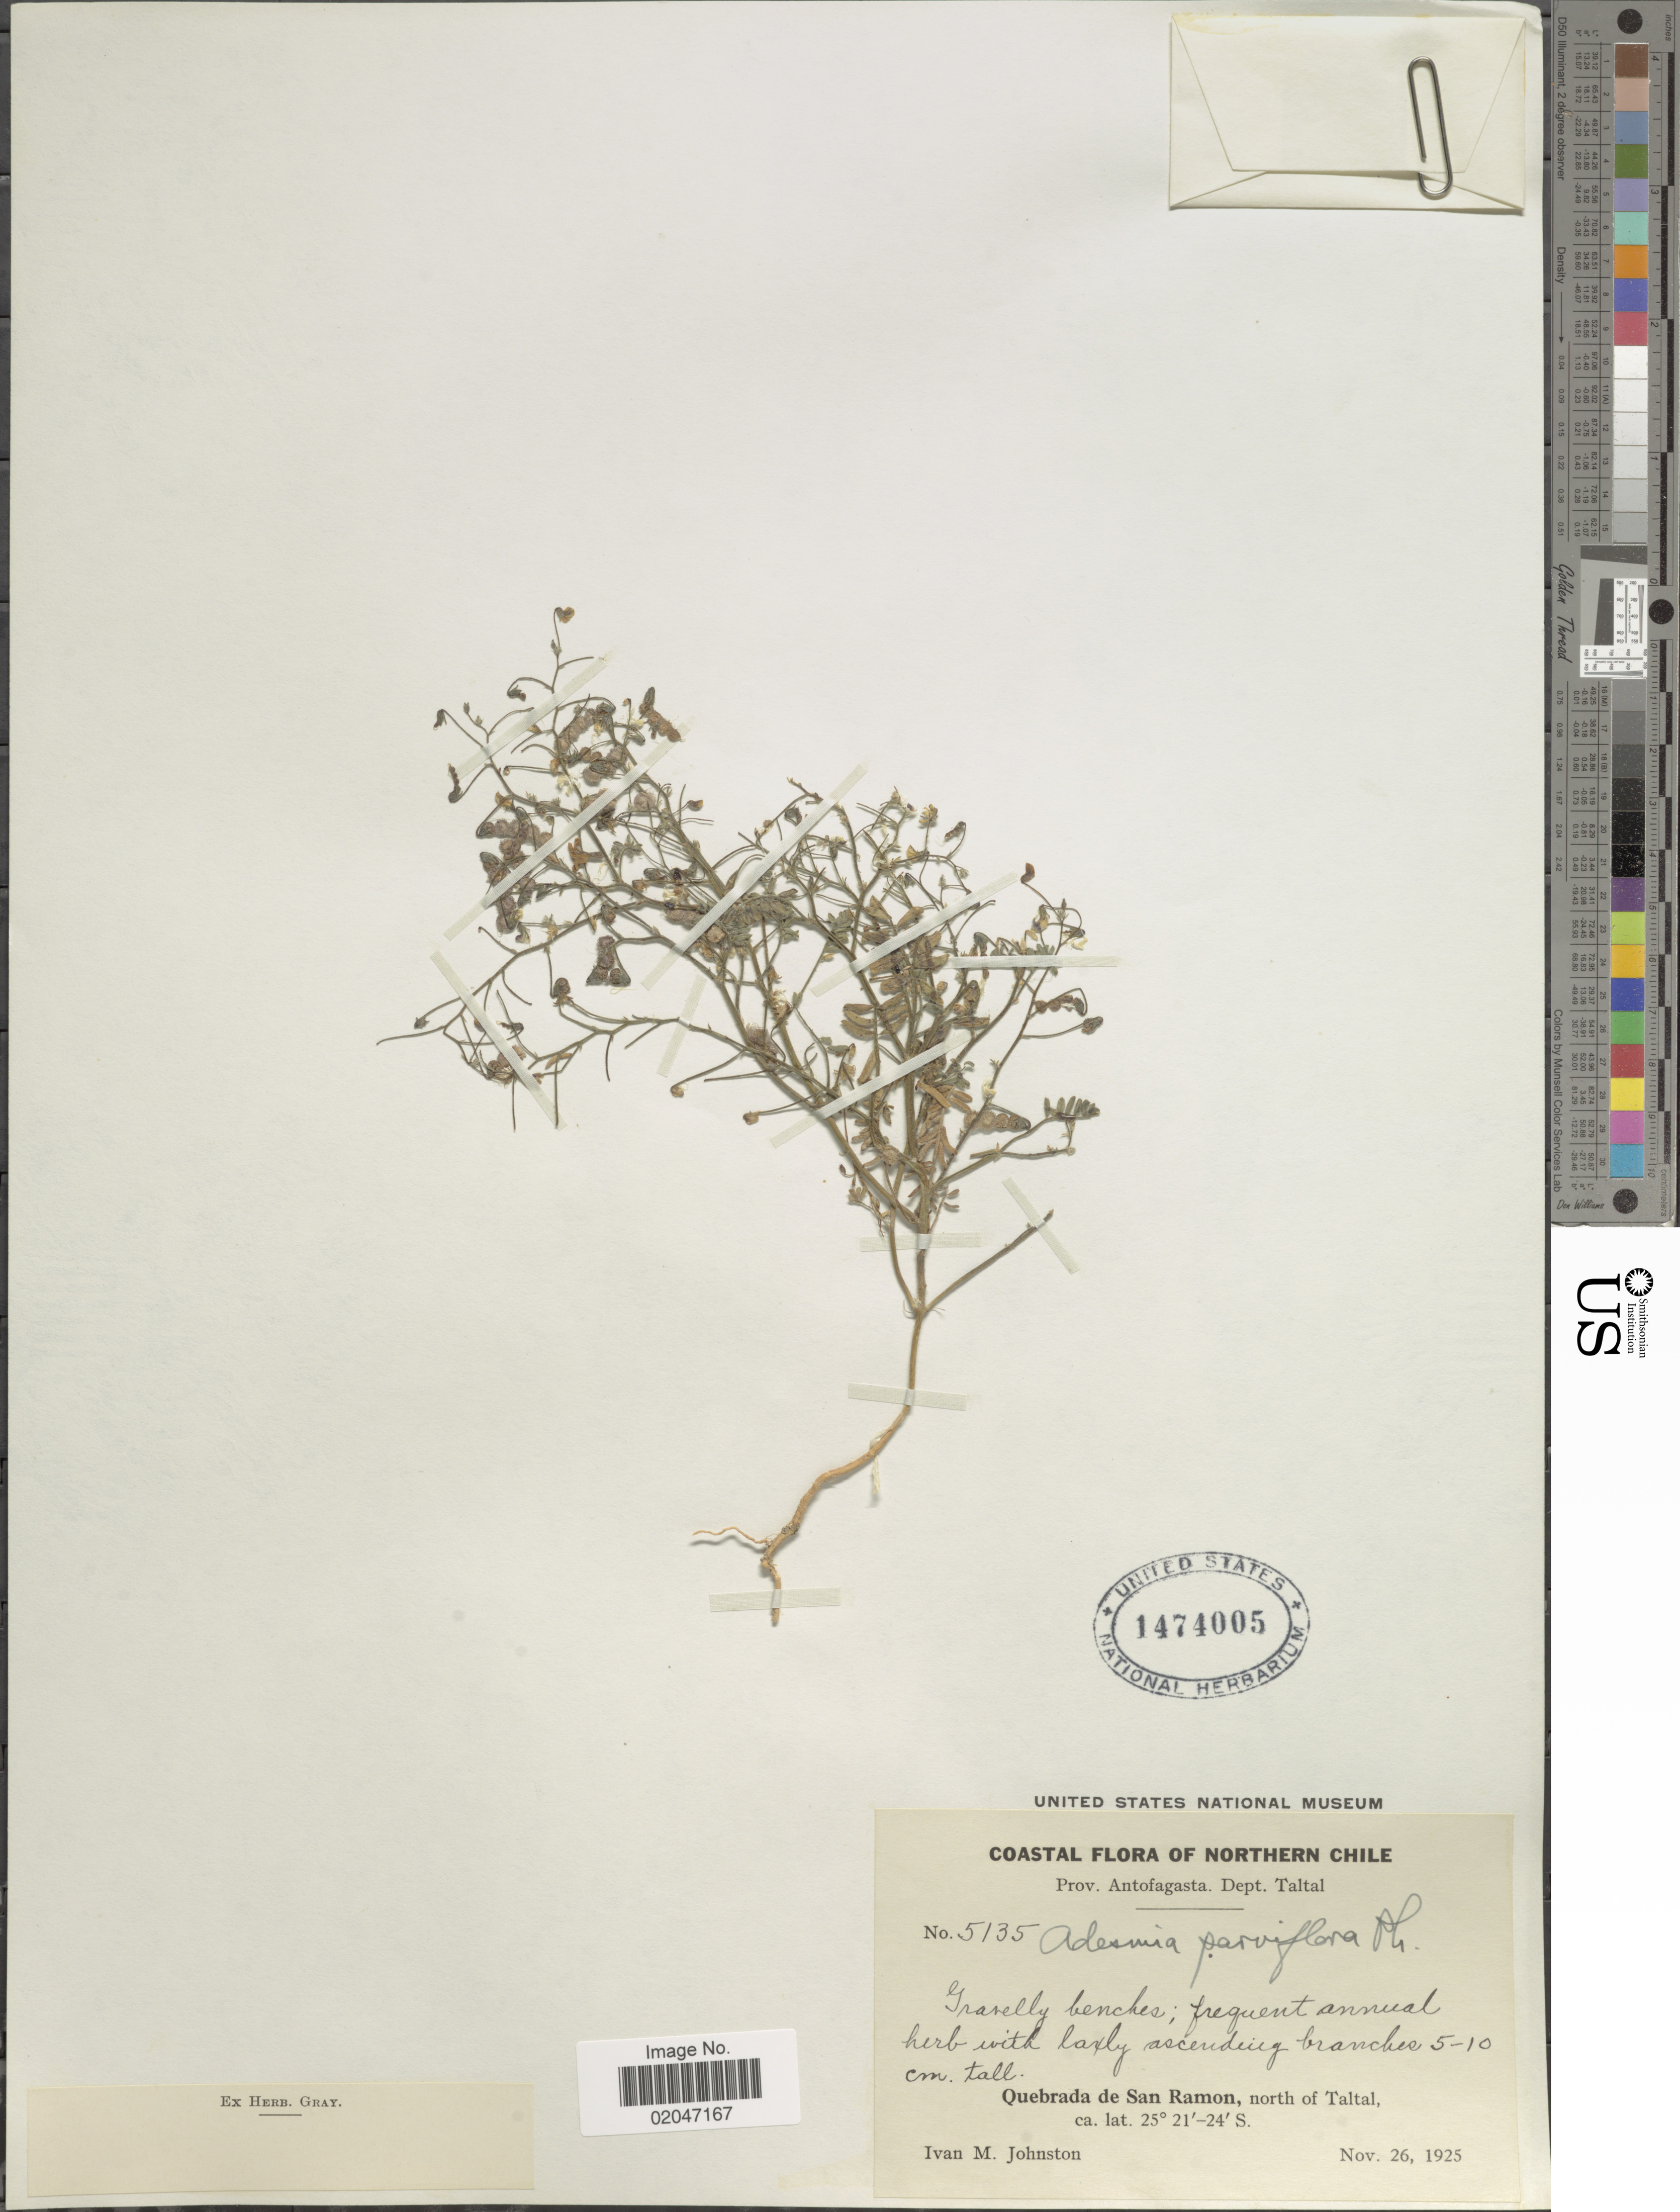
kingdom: Plantae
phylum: Tracheophyta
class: Magnoliopsida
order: Fabales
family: Fabaceae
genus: Adesmia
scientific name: Adesmia parviflora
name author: Clos in Gay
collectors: I.M. Johnston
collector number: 5135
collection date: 1925-11-26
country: Chile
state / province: Antofagasta (II)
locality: Coastal of Northern Chile, Dept Taltal, Quebrada de San Ramon, north of Taltal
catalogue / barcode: US 1474005